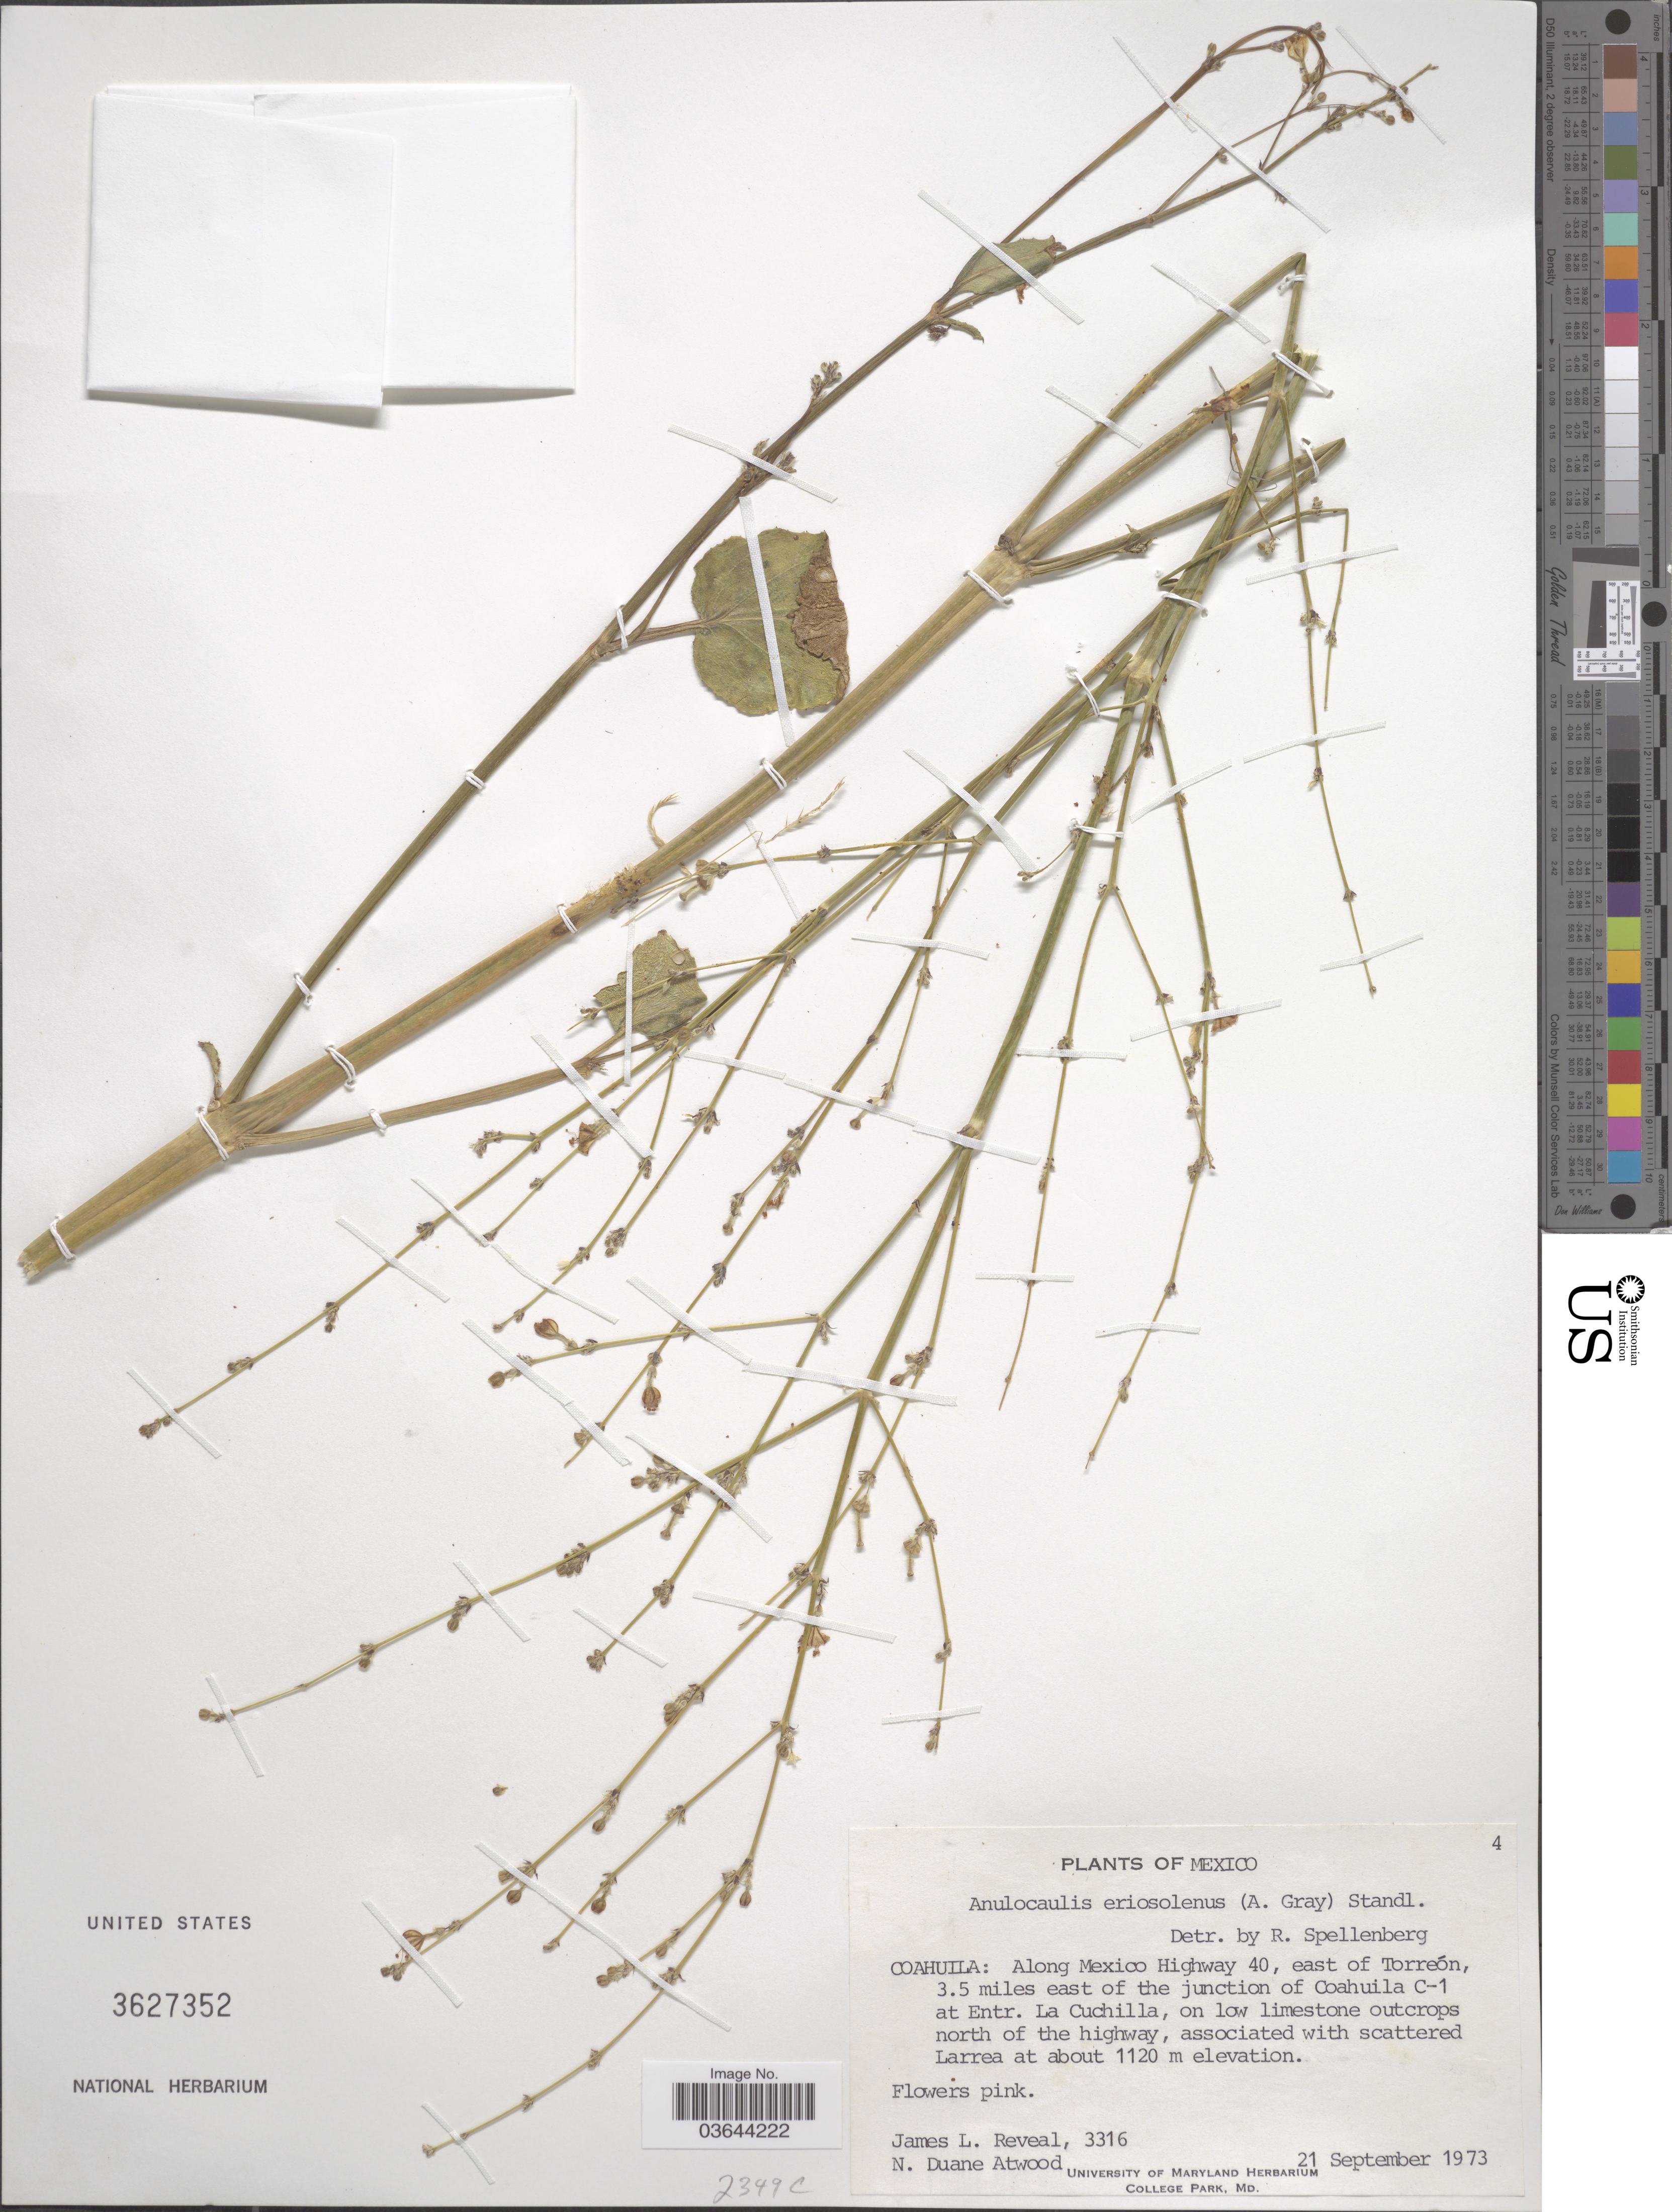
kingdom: Plantae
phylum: Tracheophyta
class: Magnoliopsida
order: Caryophyllales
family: Nyctaginaceae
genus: Anulocaulis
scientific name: Anulocaulis eriosolenus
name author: (A. Gray) Standl.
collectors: J. L. Reveal & N. Atwood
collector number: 3316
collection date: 1973-09-21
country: Mexico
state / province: Coahuila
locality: Along Mexico Highway 40, east of Torreón, 3.5 miles east of the junction of Coahuila C-1 at Entr. La Cuchilla, on low limestone outcrops north of the highway.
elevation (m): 1120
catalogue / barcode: US 3627352